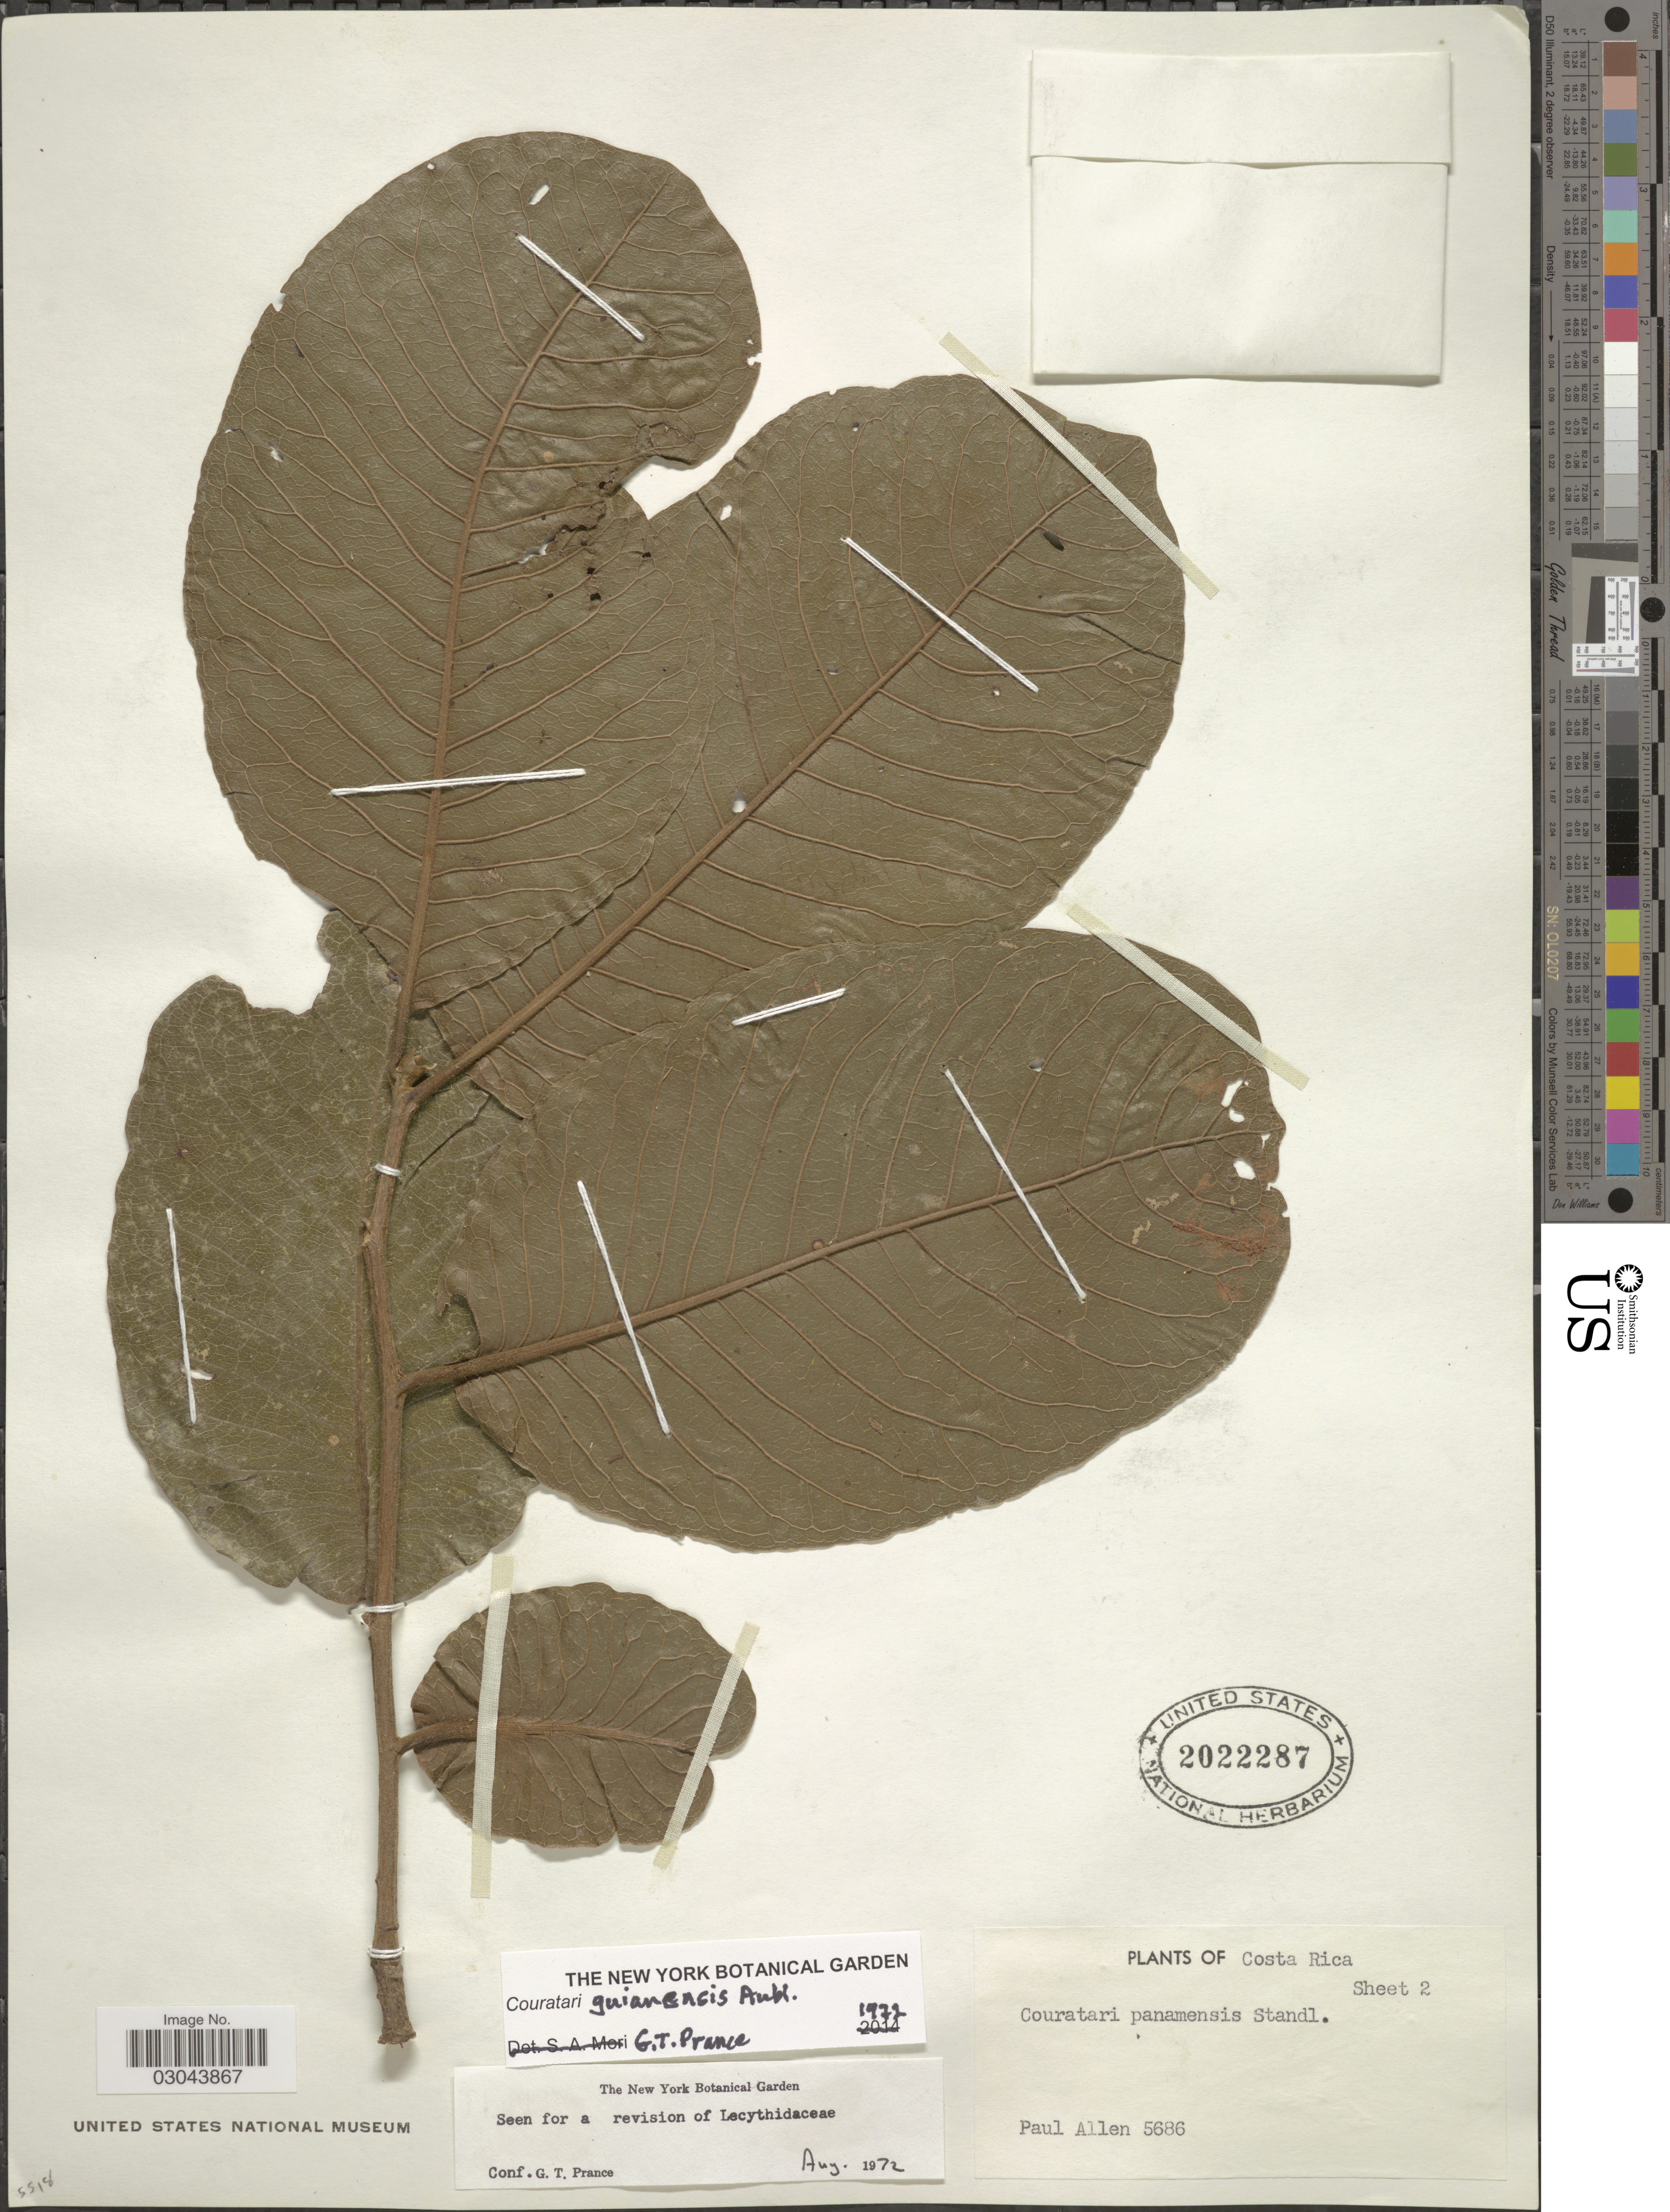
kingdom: Plantae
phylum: Tracheophyta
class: Magnoliopsida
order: Ericales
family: Lecythidaceae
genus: Couratari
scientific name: Couratari guianensis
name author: Aubl.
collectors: P. H. Allen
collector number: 5686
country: Costa Rica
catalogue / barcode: US 2022287